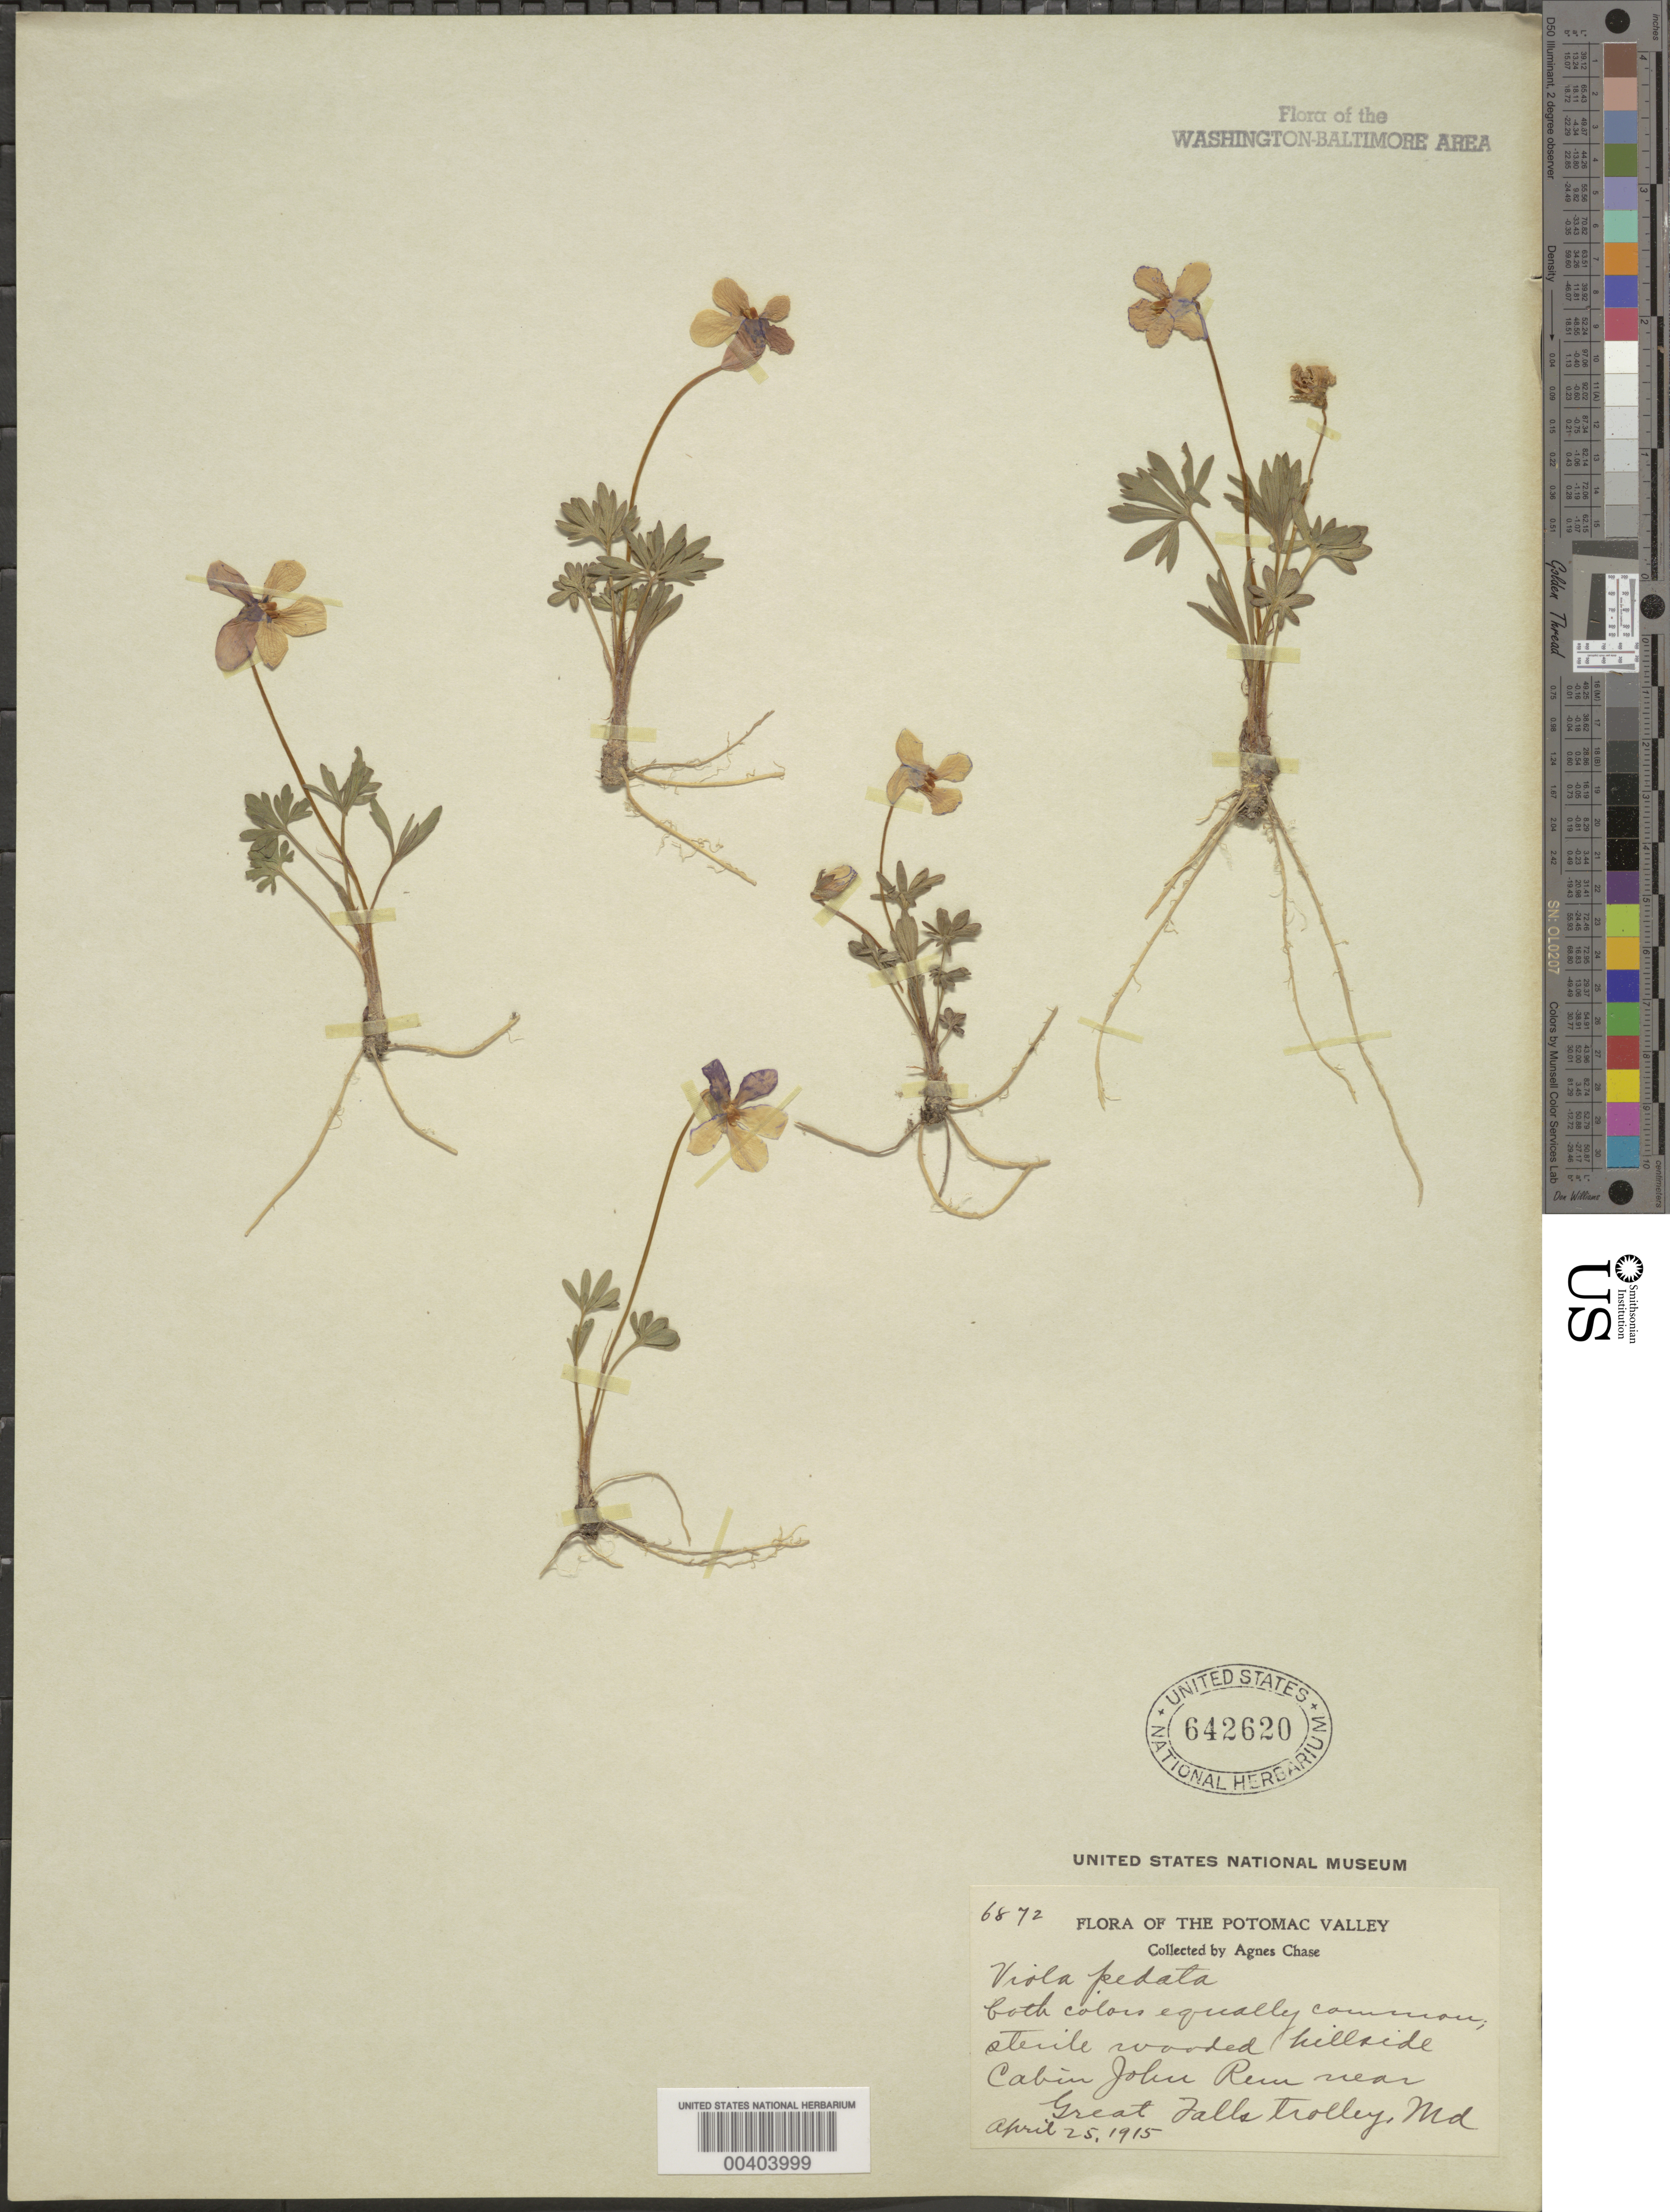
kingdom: Plantae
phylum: Tracheophyta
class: Magnoliopsida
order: Malpighiales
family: Violaceae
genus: Viola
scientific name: Viola pedata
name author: L.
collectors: A. Chase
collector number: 6872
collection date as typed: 25 Apr 1915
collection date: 1915-04-25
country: United States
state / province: Maryland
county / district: Montgomery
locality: Cabin John Run near Great Falls Trolley C. & O. Canal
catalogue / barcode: US 642620